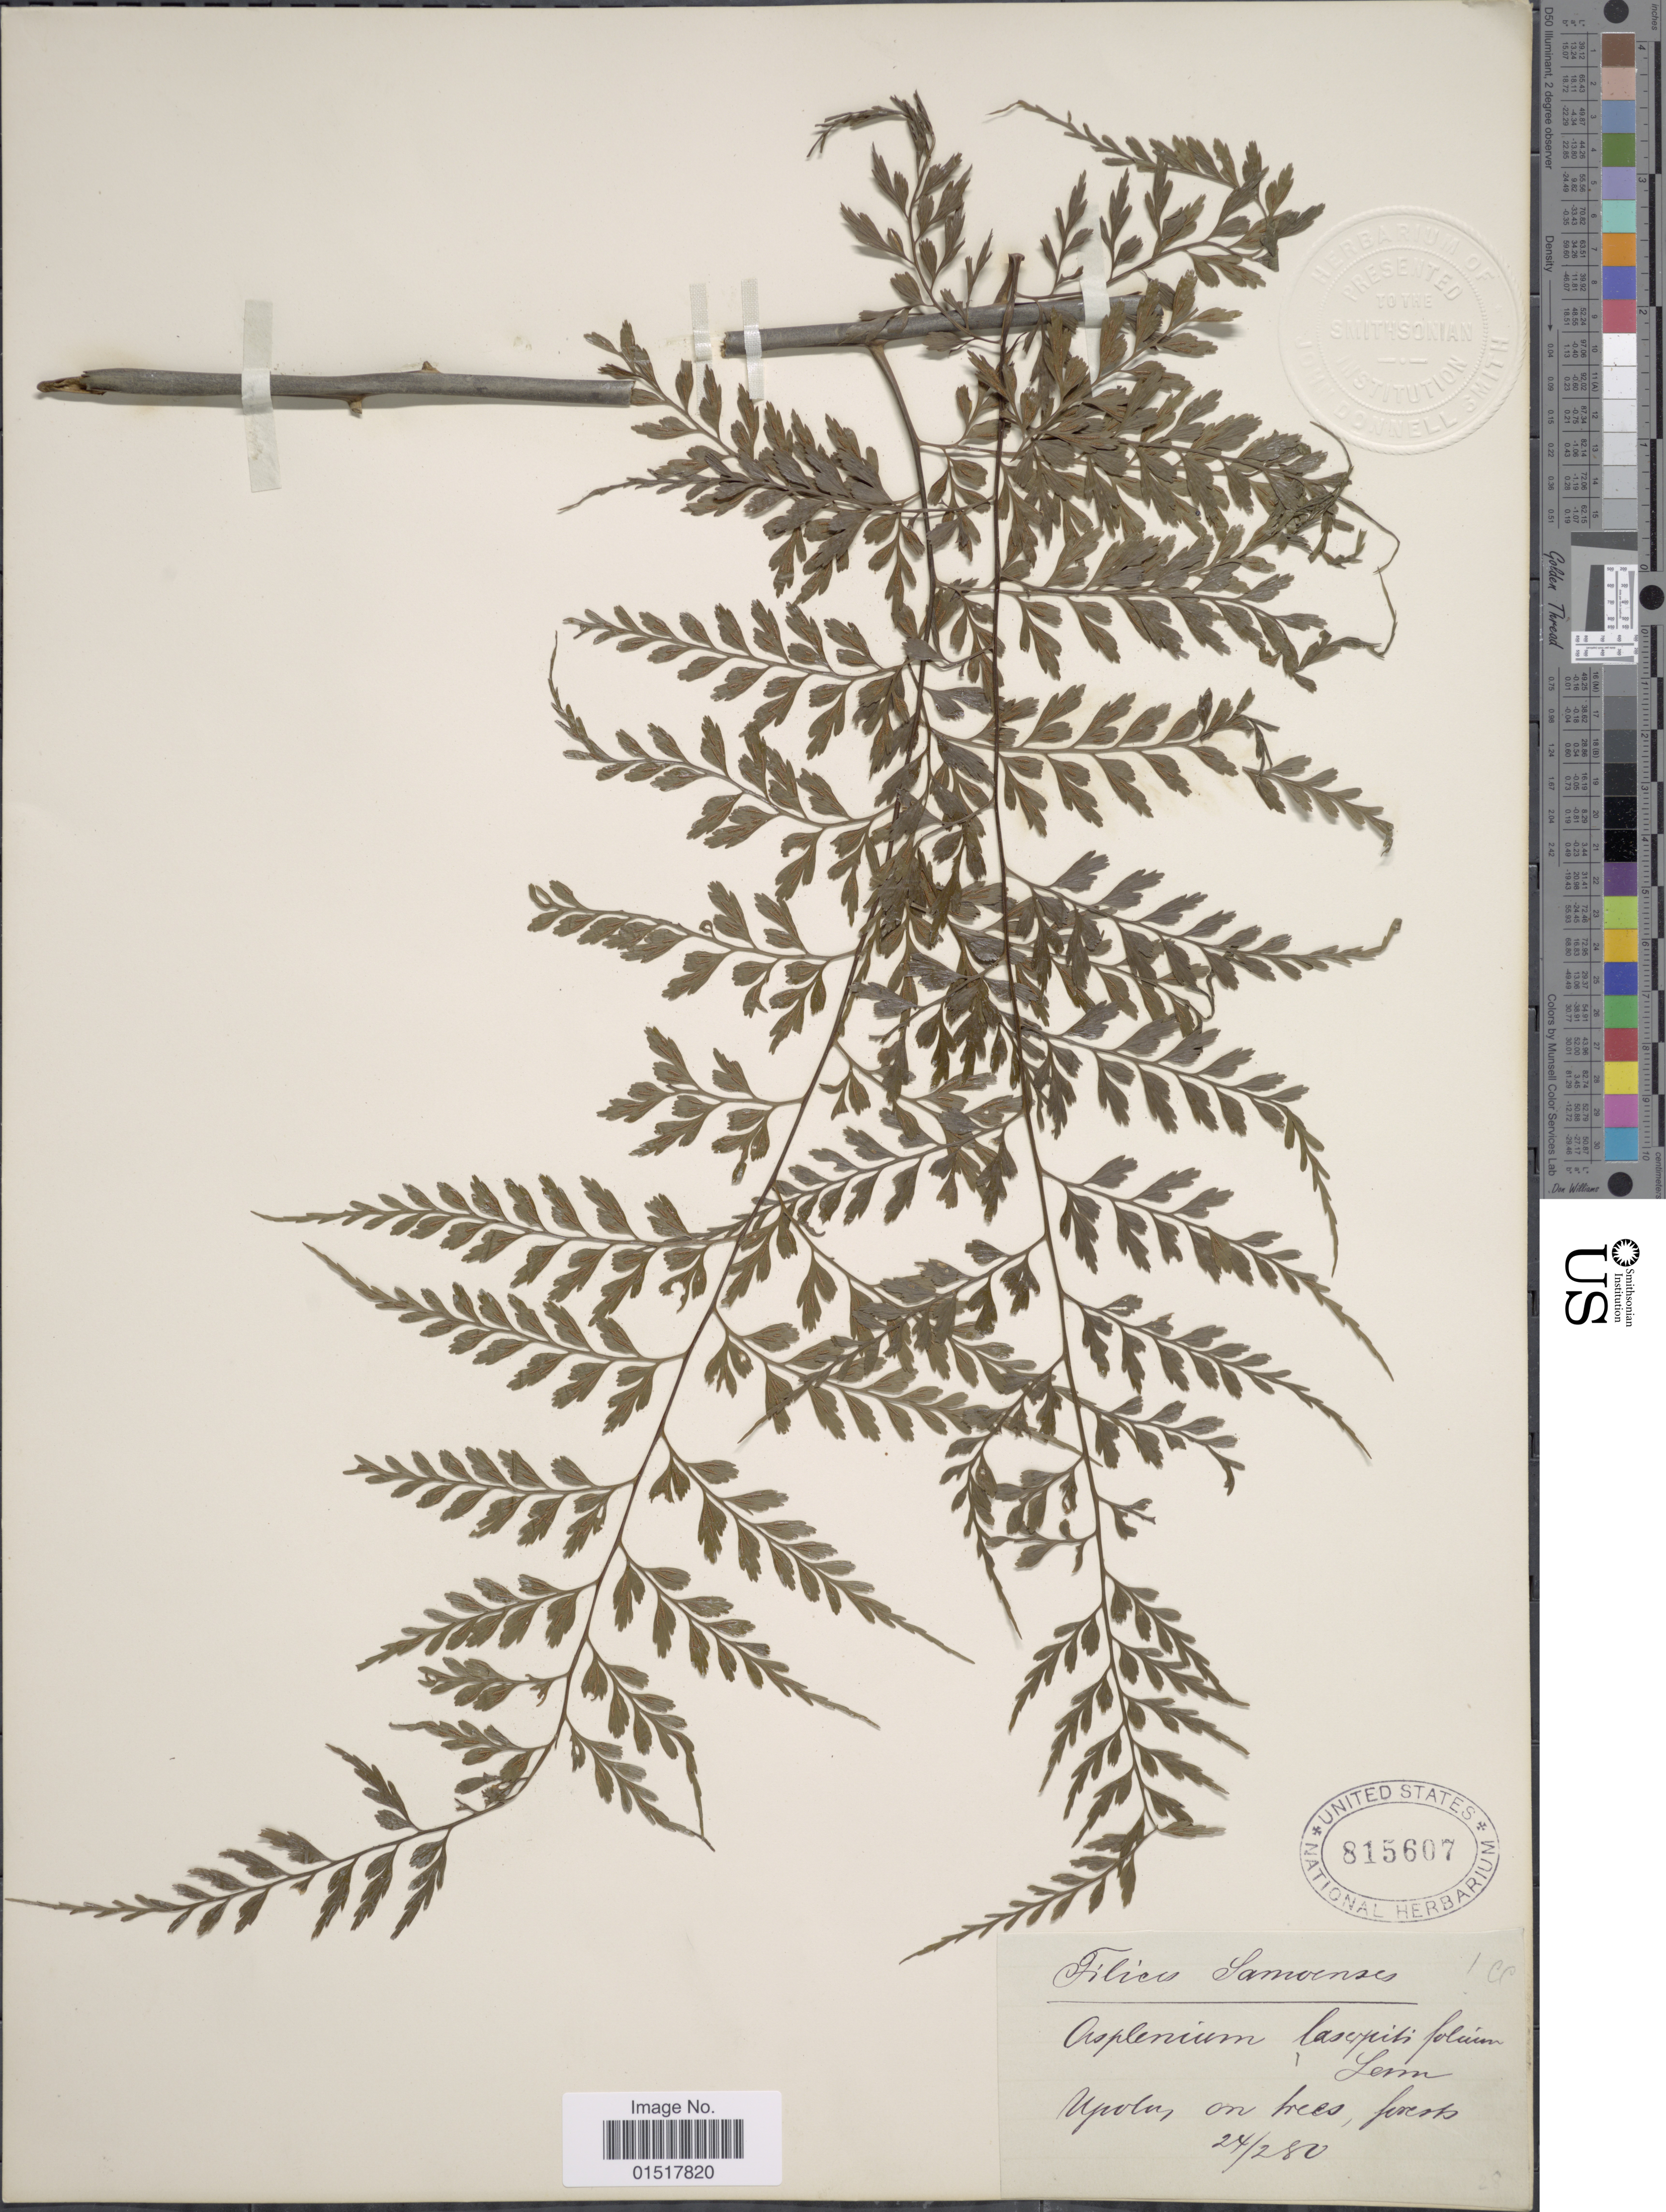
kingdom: Plantae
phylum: Tracheophyta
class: Polypodiopsida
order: Polypodiales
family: Aspleniaceae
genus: Asplenium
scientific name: Asplenium laserpitiifolium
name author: Lam.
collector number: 24/280?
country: Samoa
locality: Samoenses. Upolu, on tree, forests.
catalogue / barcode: US 815607